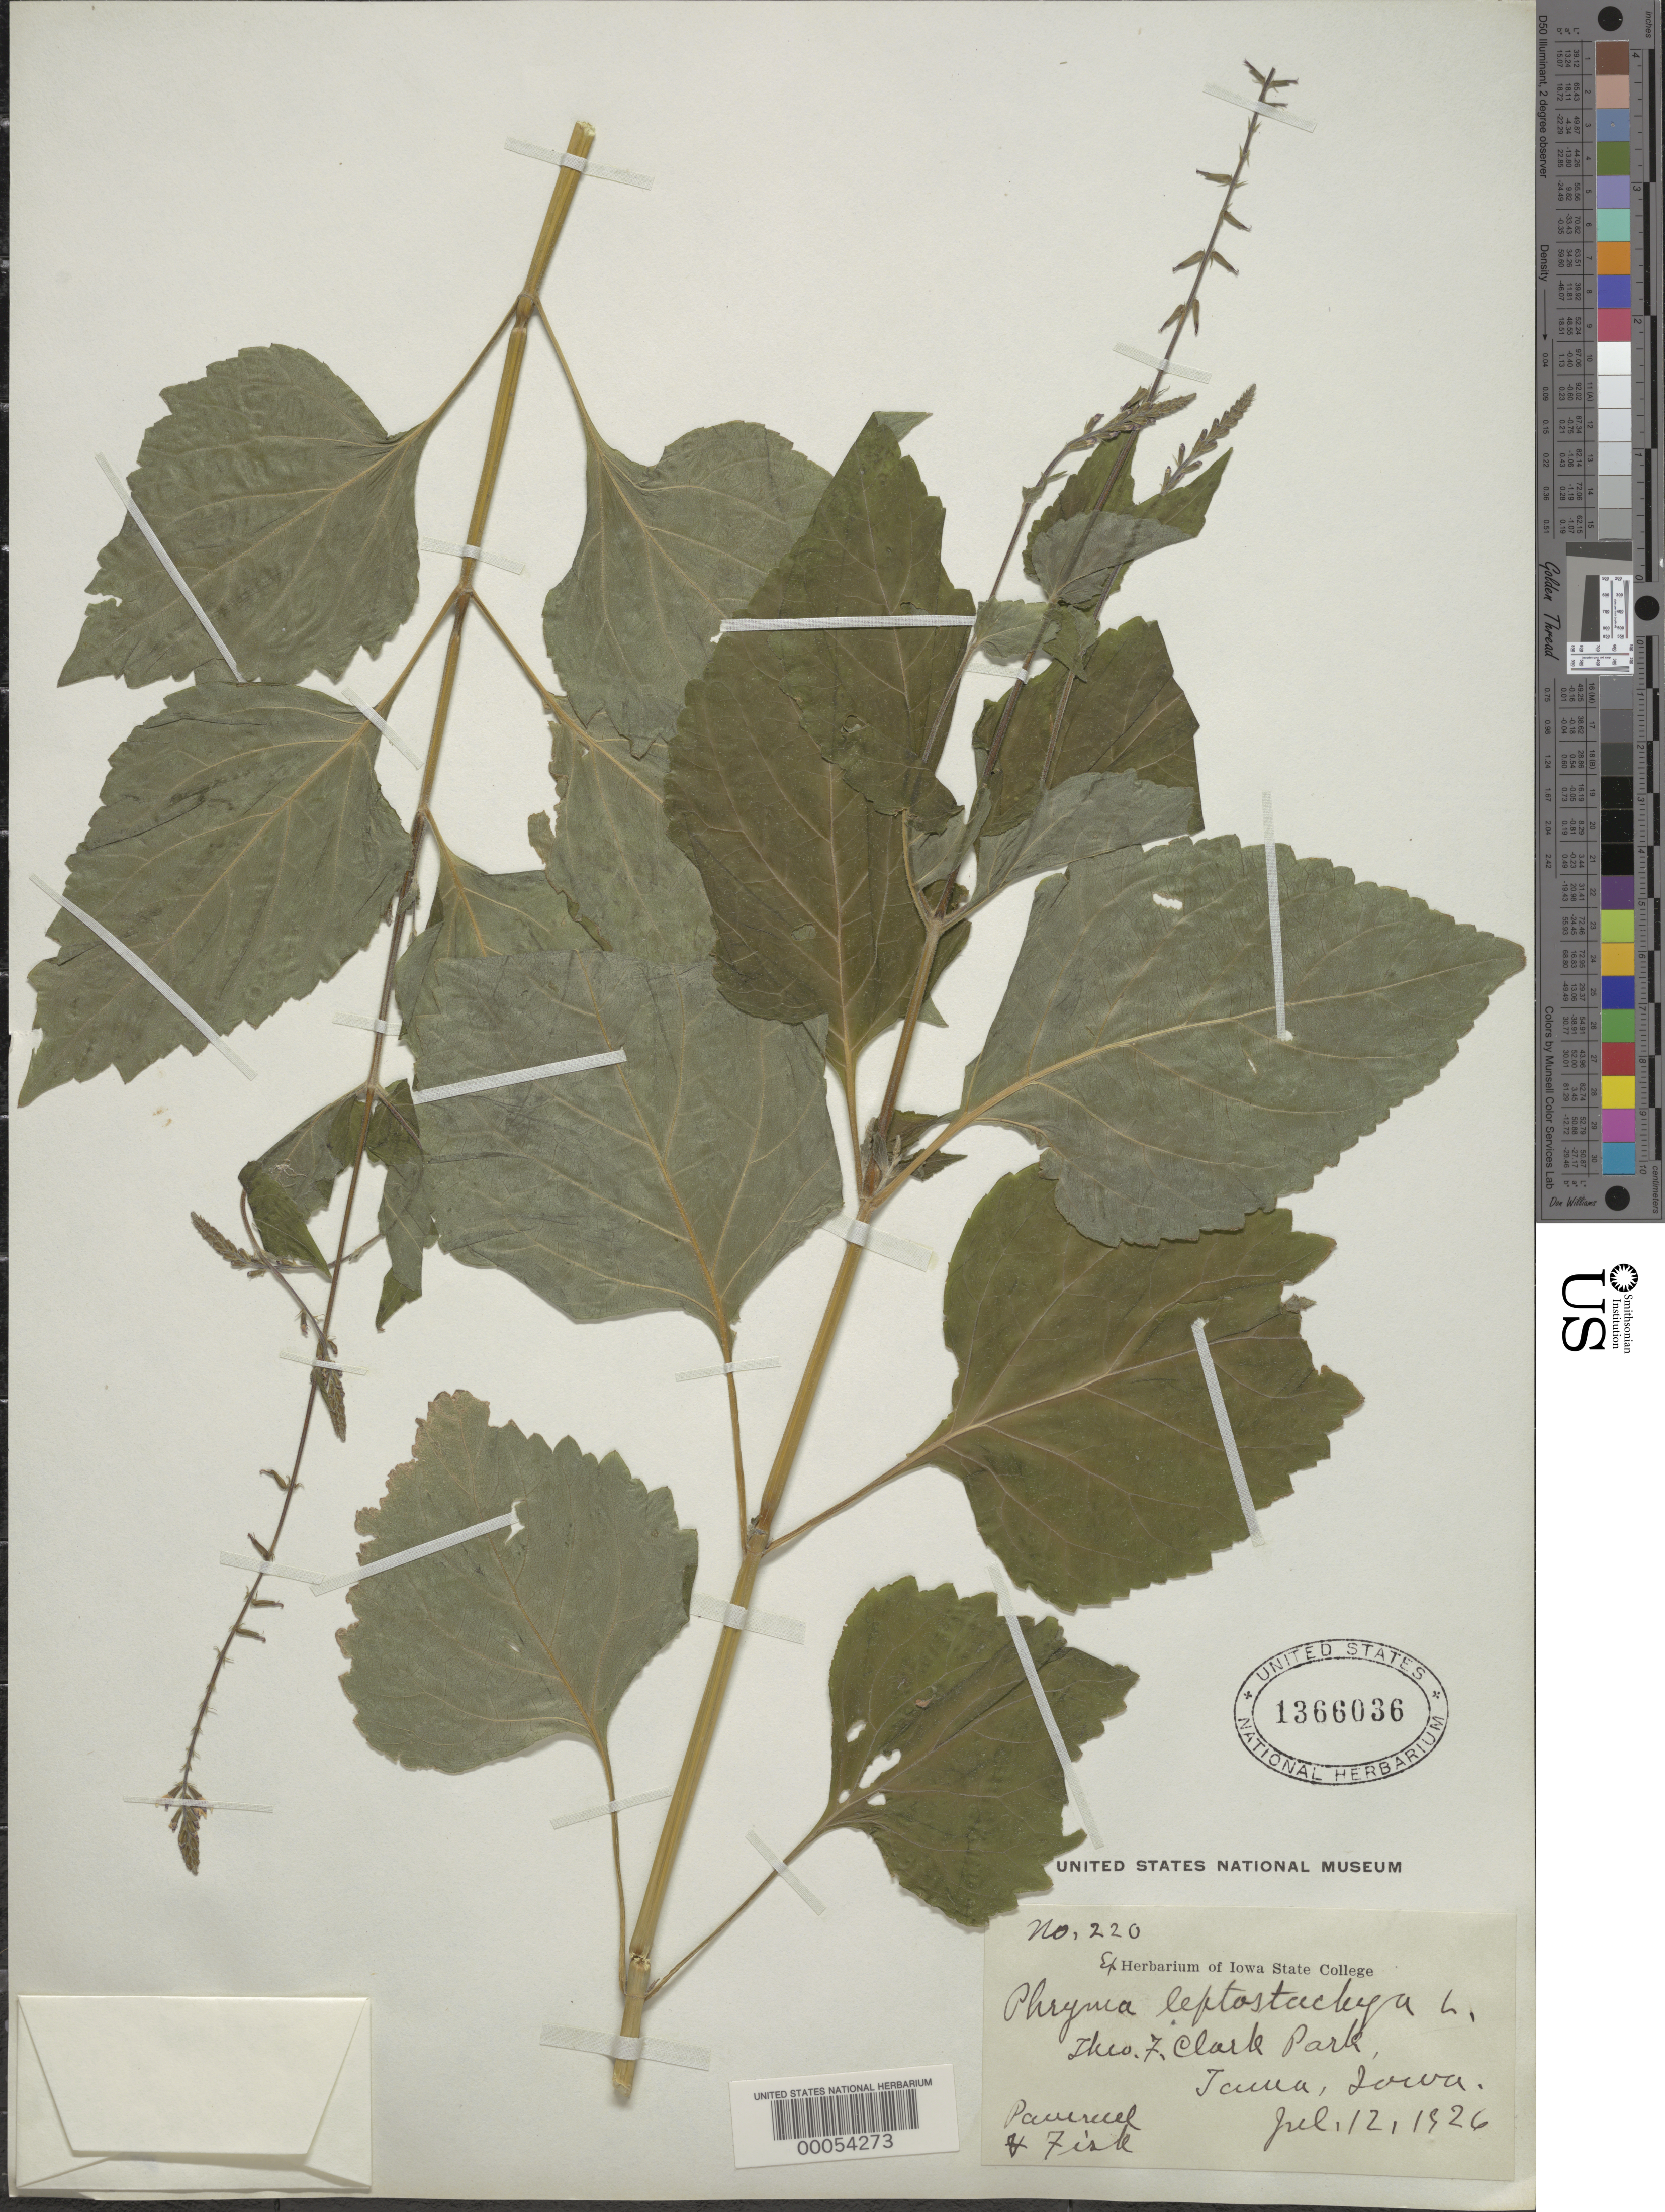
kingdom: Plantae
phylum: Tracheophyta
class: Magnoliopsida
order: Lamiales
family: Phrymaceae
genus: Phryma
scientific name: Phryma leptostachya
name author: L.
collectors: -. Fisk & -. Paueruel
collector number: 220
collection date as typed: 12 Jul 1926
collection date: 1926-07-12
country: United States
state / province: Iowa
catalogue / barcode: US 1366036